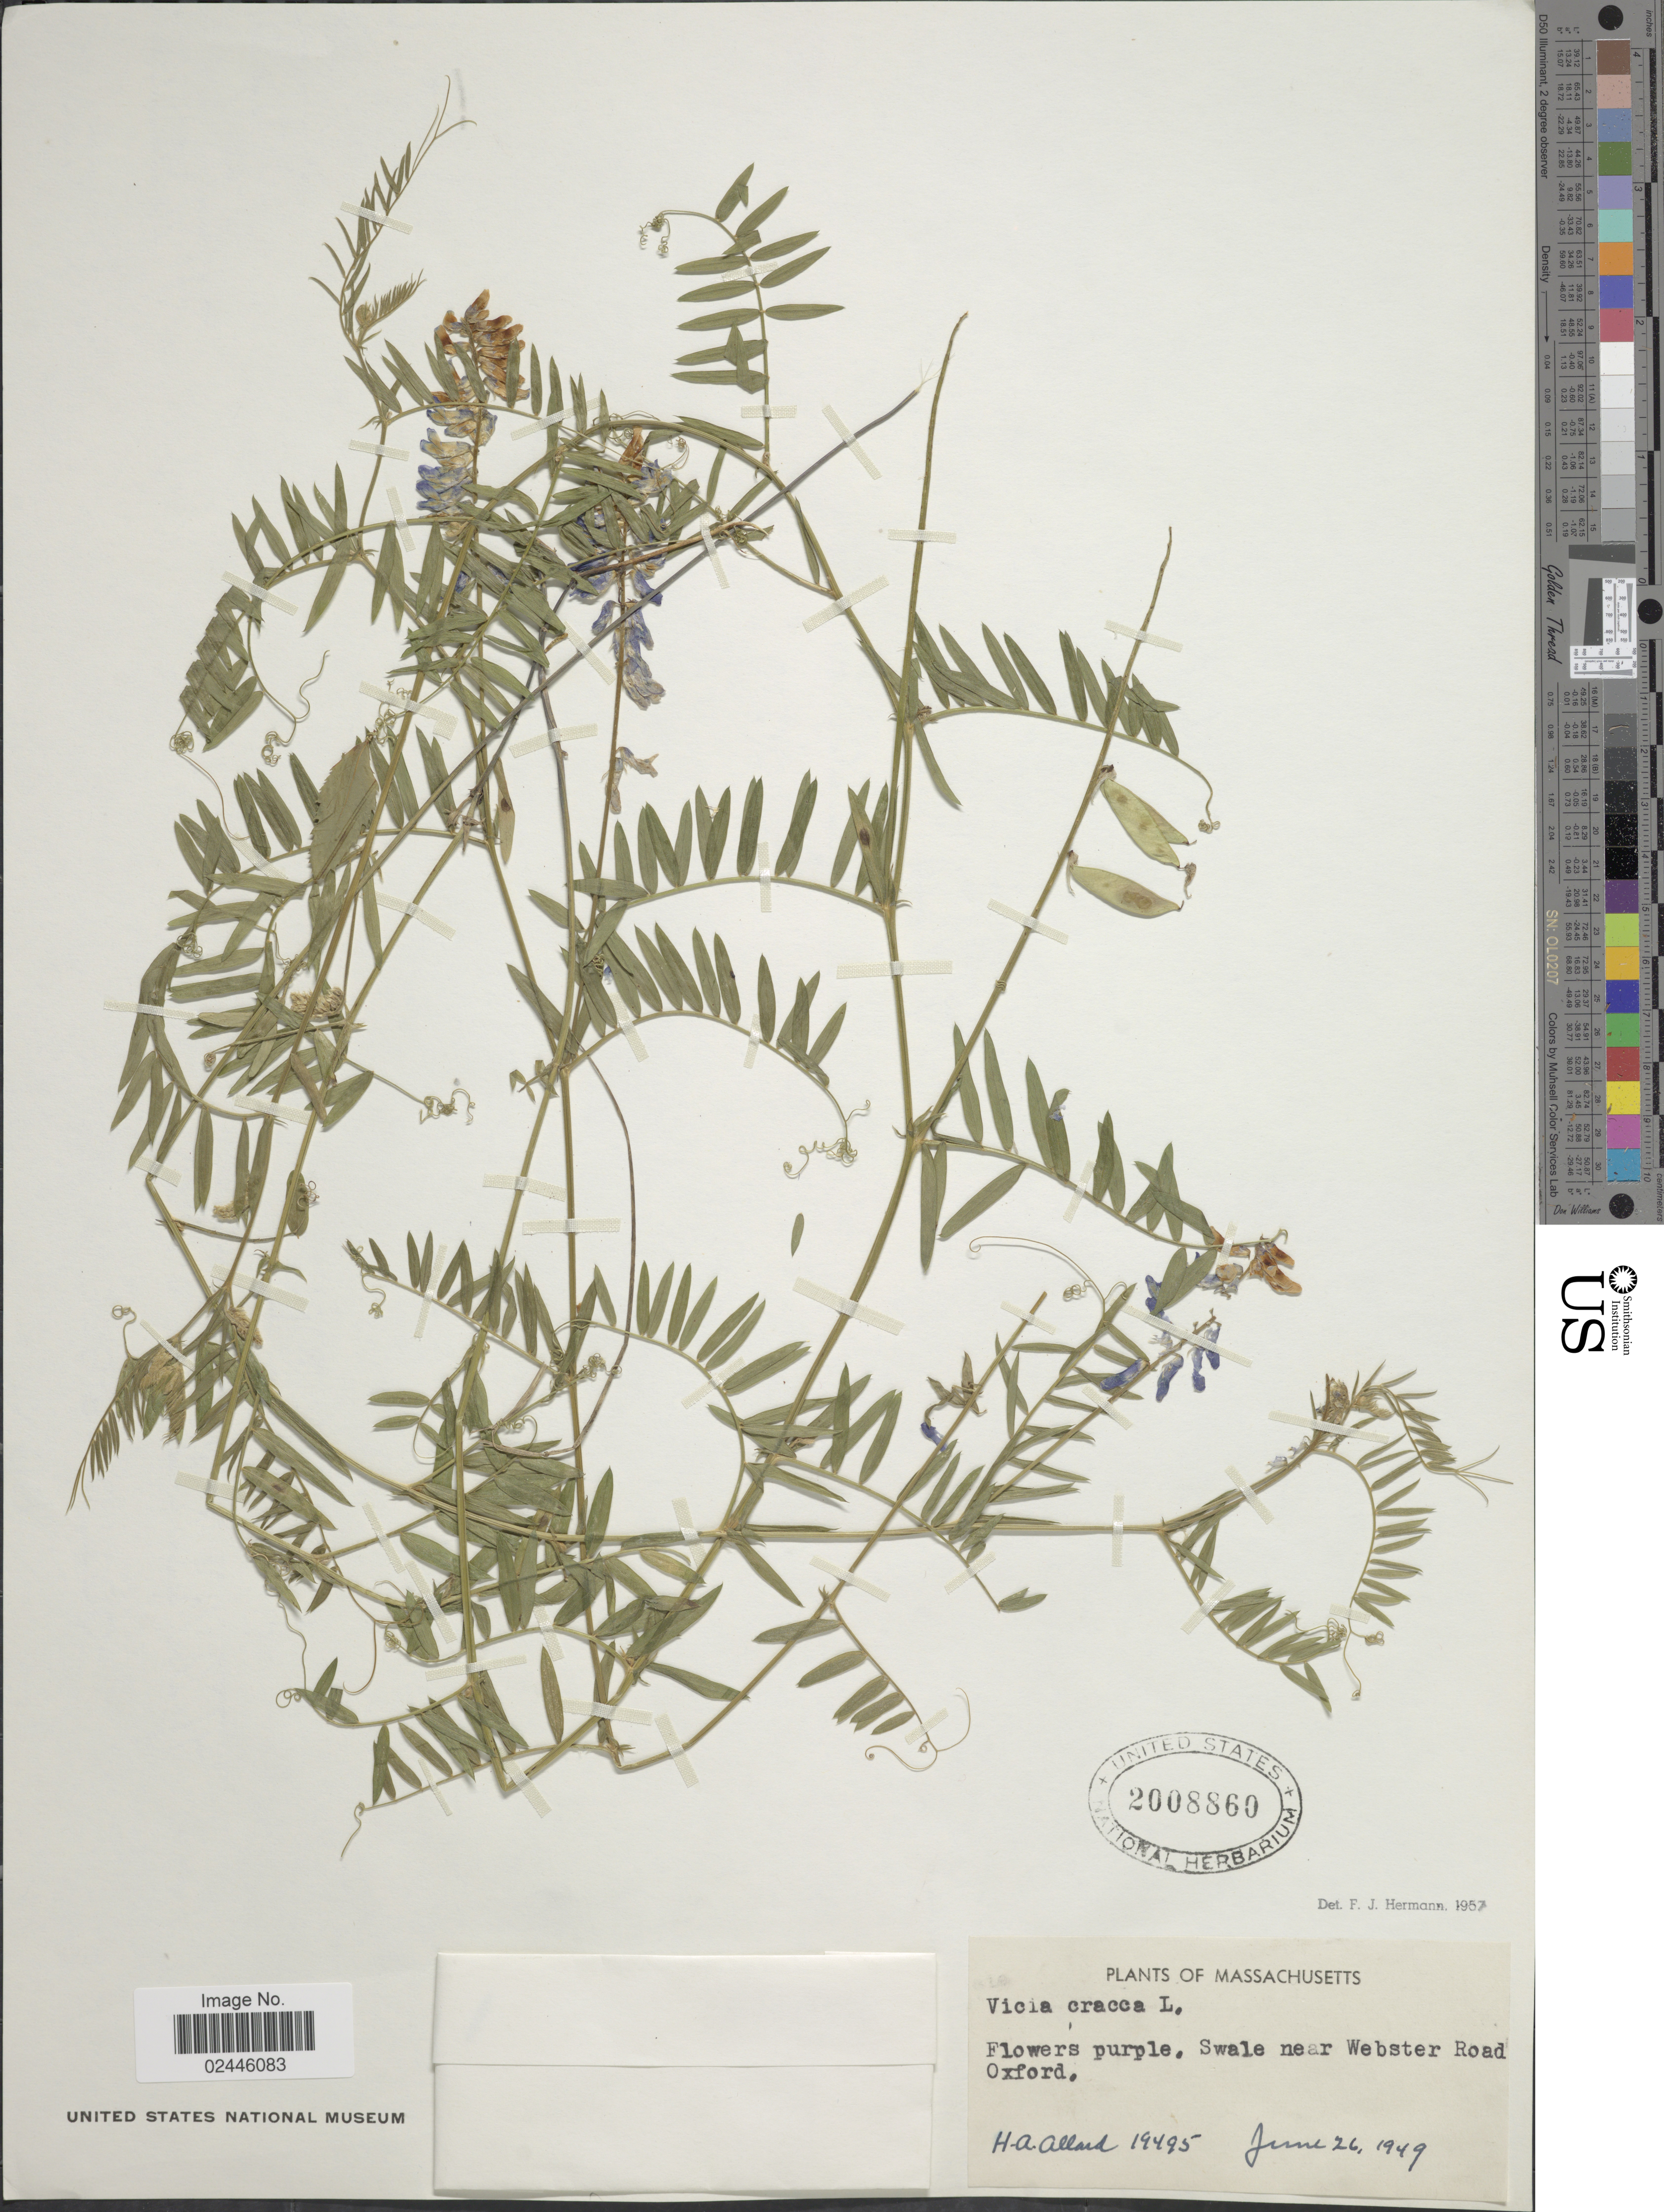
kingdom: Plantae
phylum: Tracheophyta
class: Magnoliopsida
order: Fabales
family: Fabaceae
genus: Vicia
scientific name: Vicia cracca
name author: L.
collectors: H. A. Allard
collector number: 19495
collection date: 1949-06-26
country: United States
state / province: Massachusetts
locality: Sale near Webster Road Oxford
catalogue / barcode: US 2008860